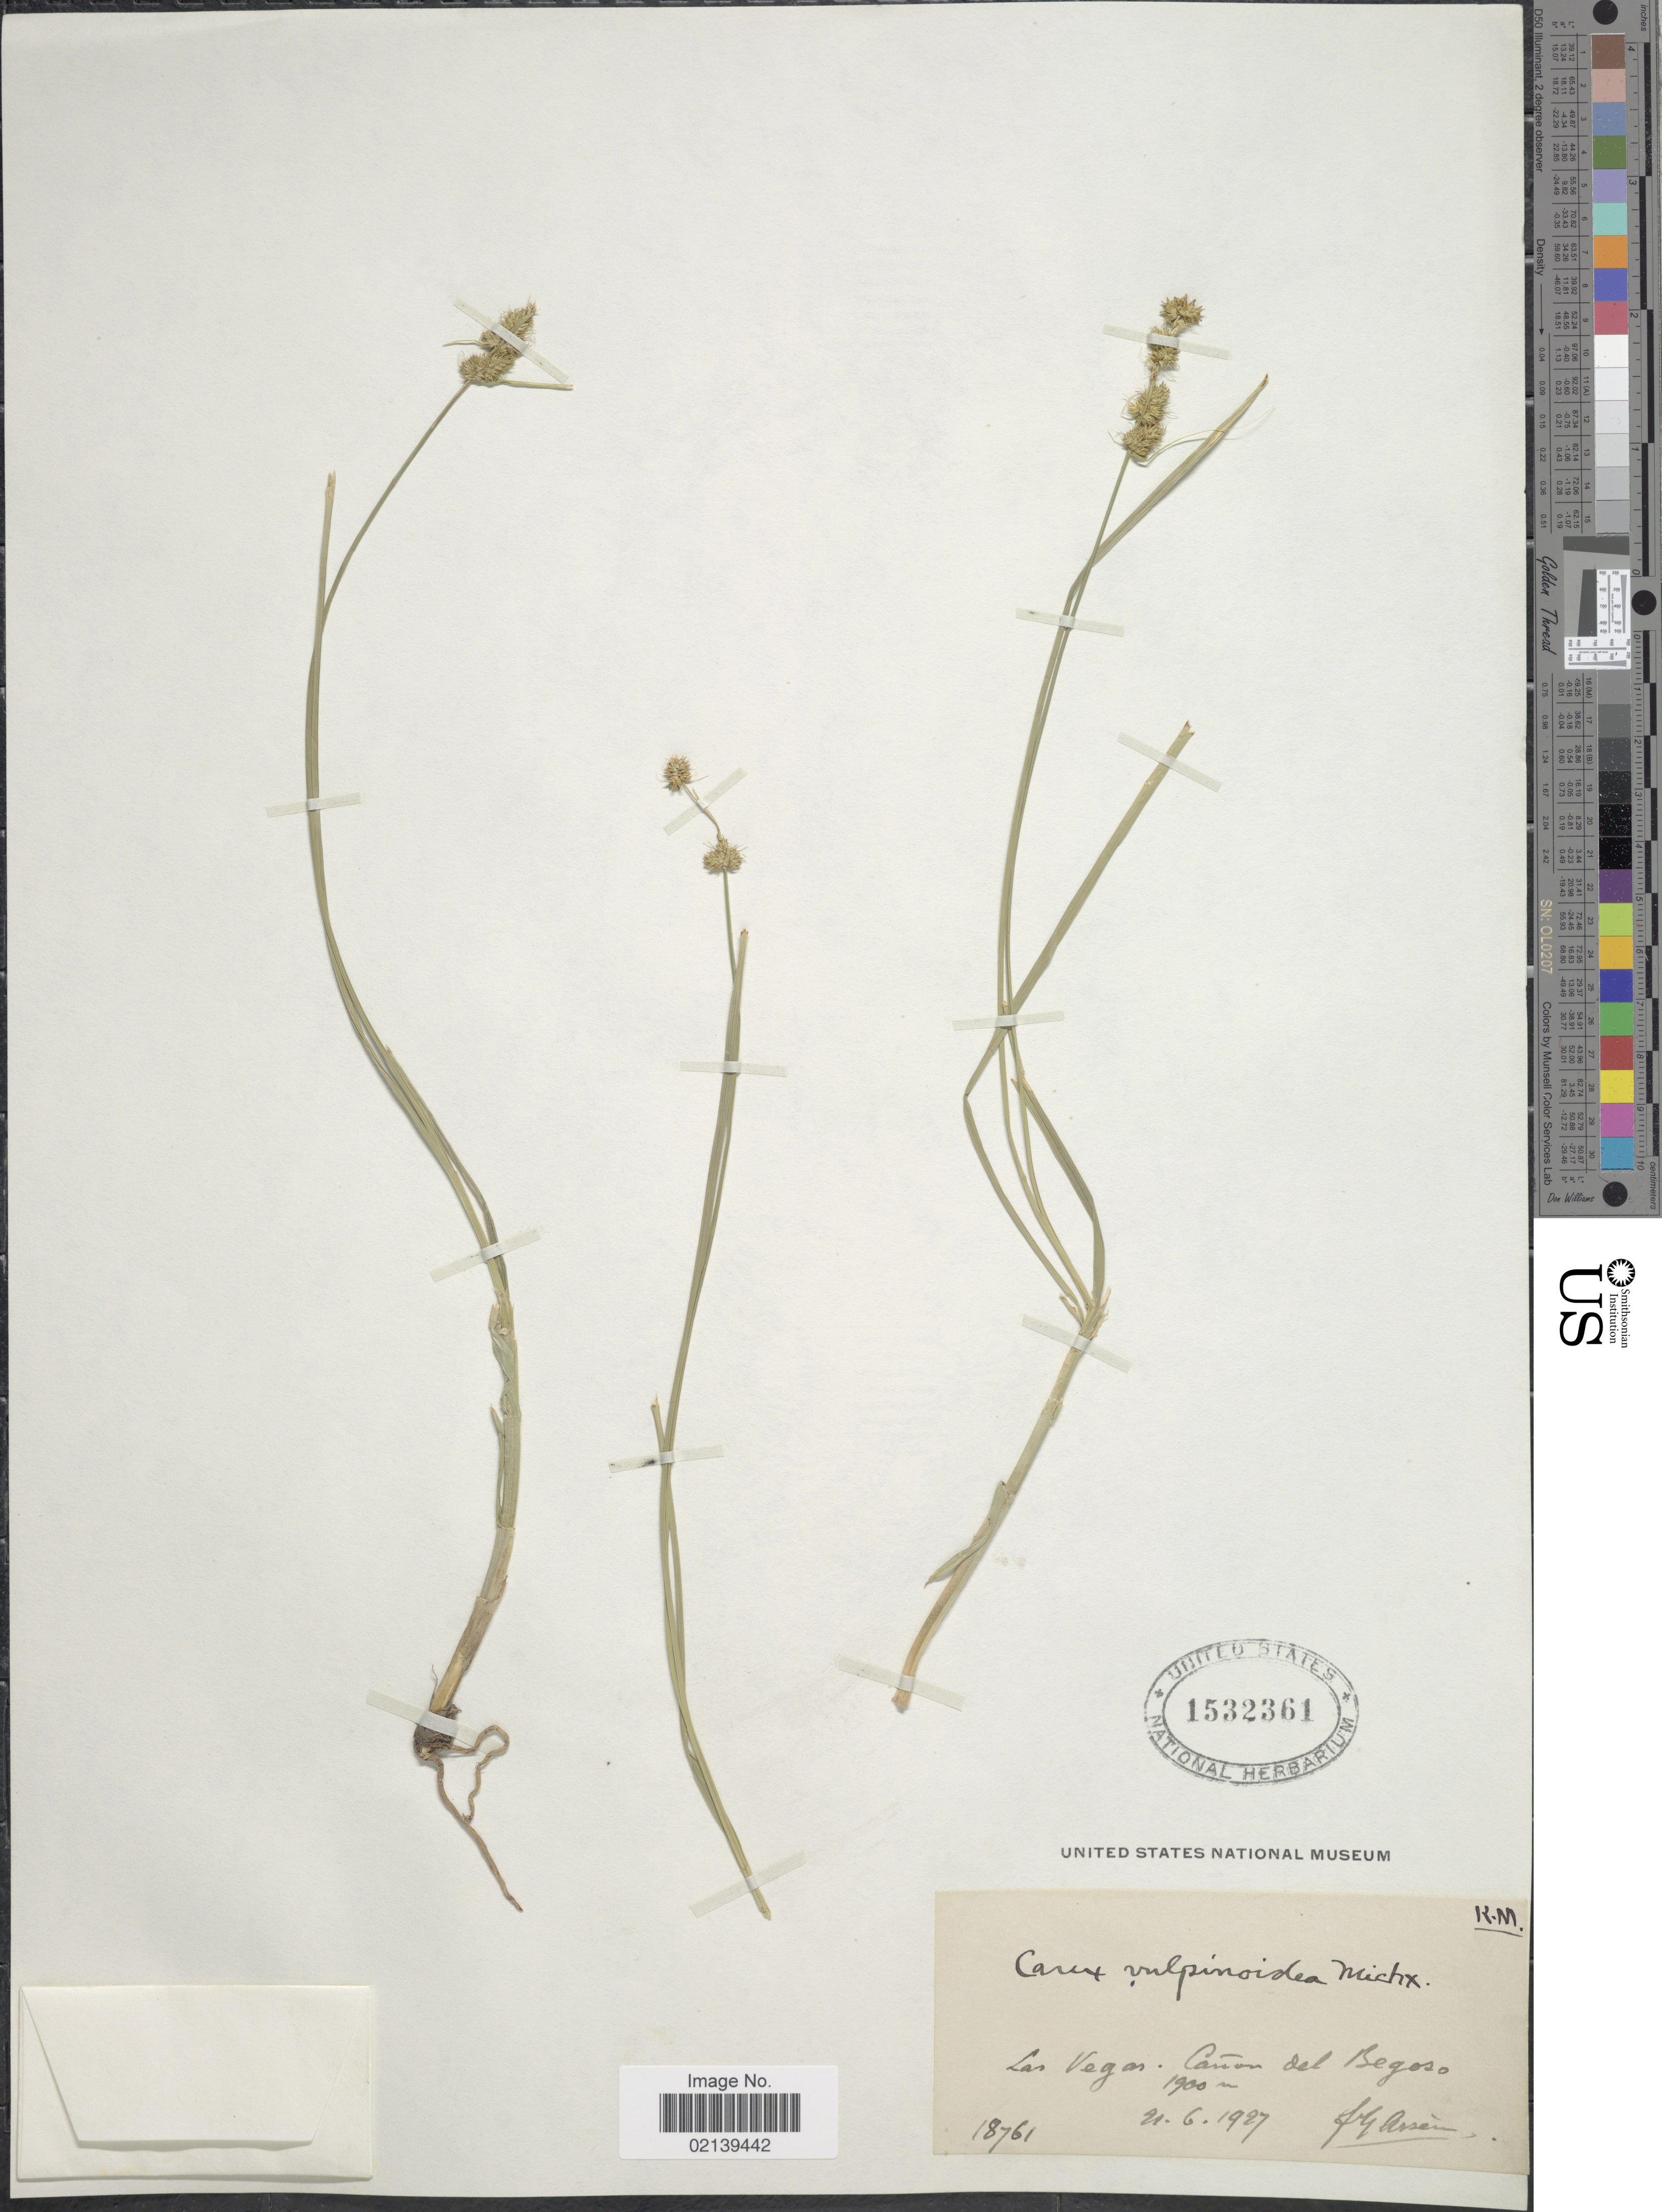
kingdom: Plantae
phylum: Tracheophyta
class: Liliopsida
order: Poales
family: Cyperaceae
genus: Carex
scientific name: Carex vulpinoidea Michx.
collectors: Bro. G. Arsène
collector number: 18761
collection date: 1927-06-21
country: United States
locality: Las Vegas, Canon del Begoso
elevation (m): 1900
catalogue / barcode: US 1532361